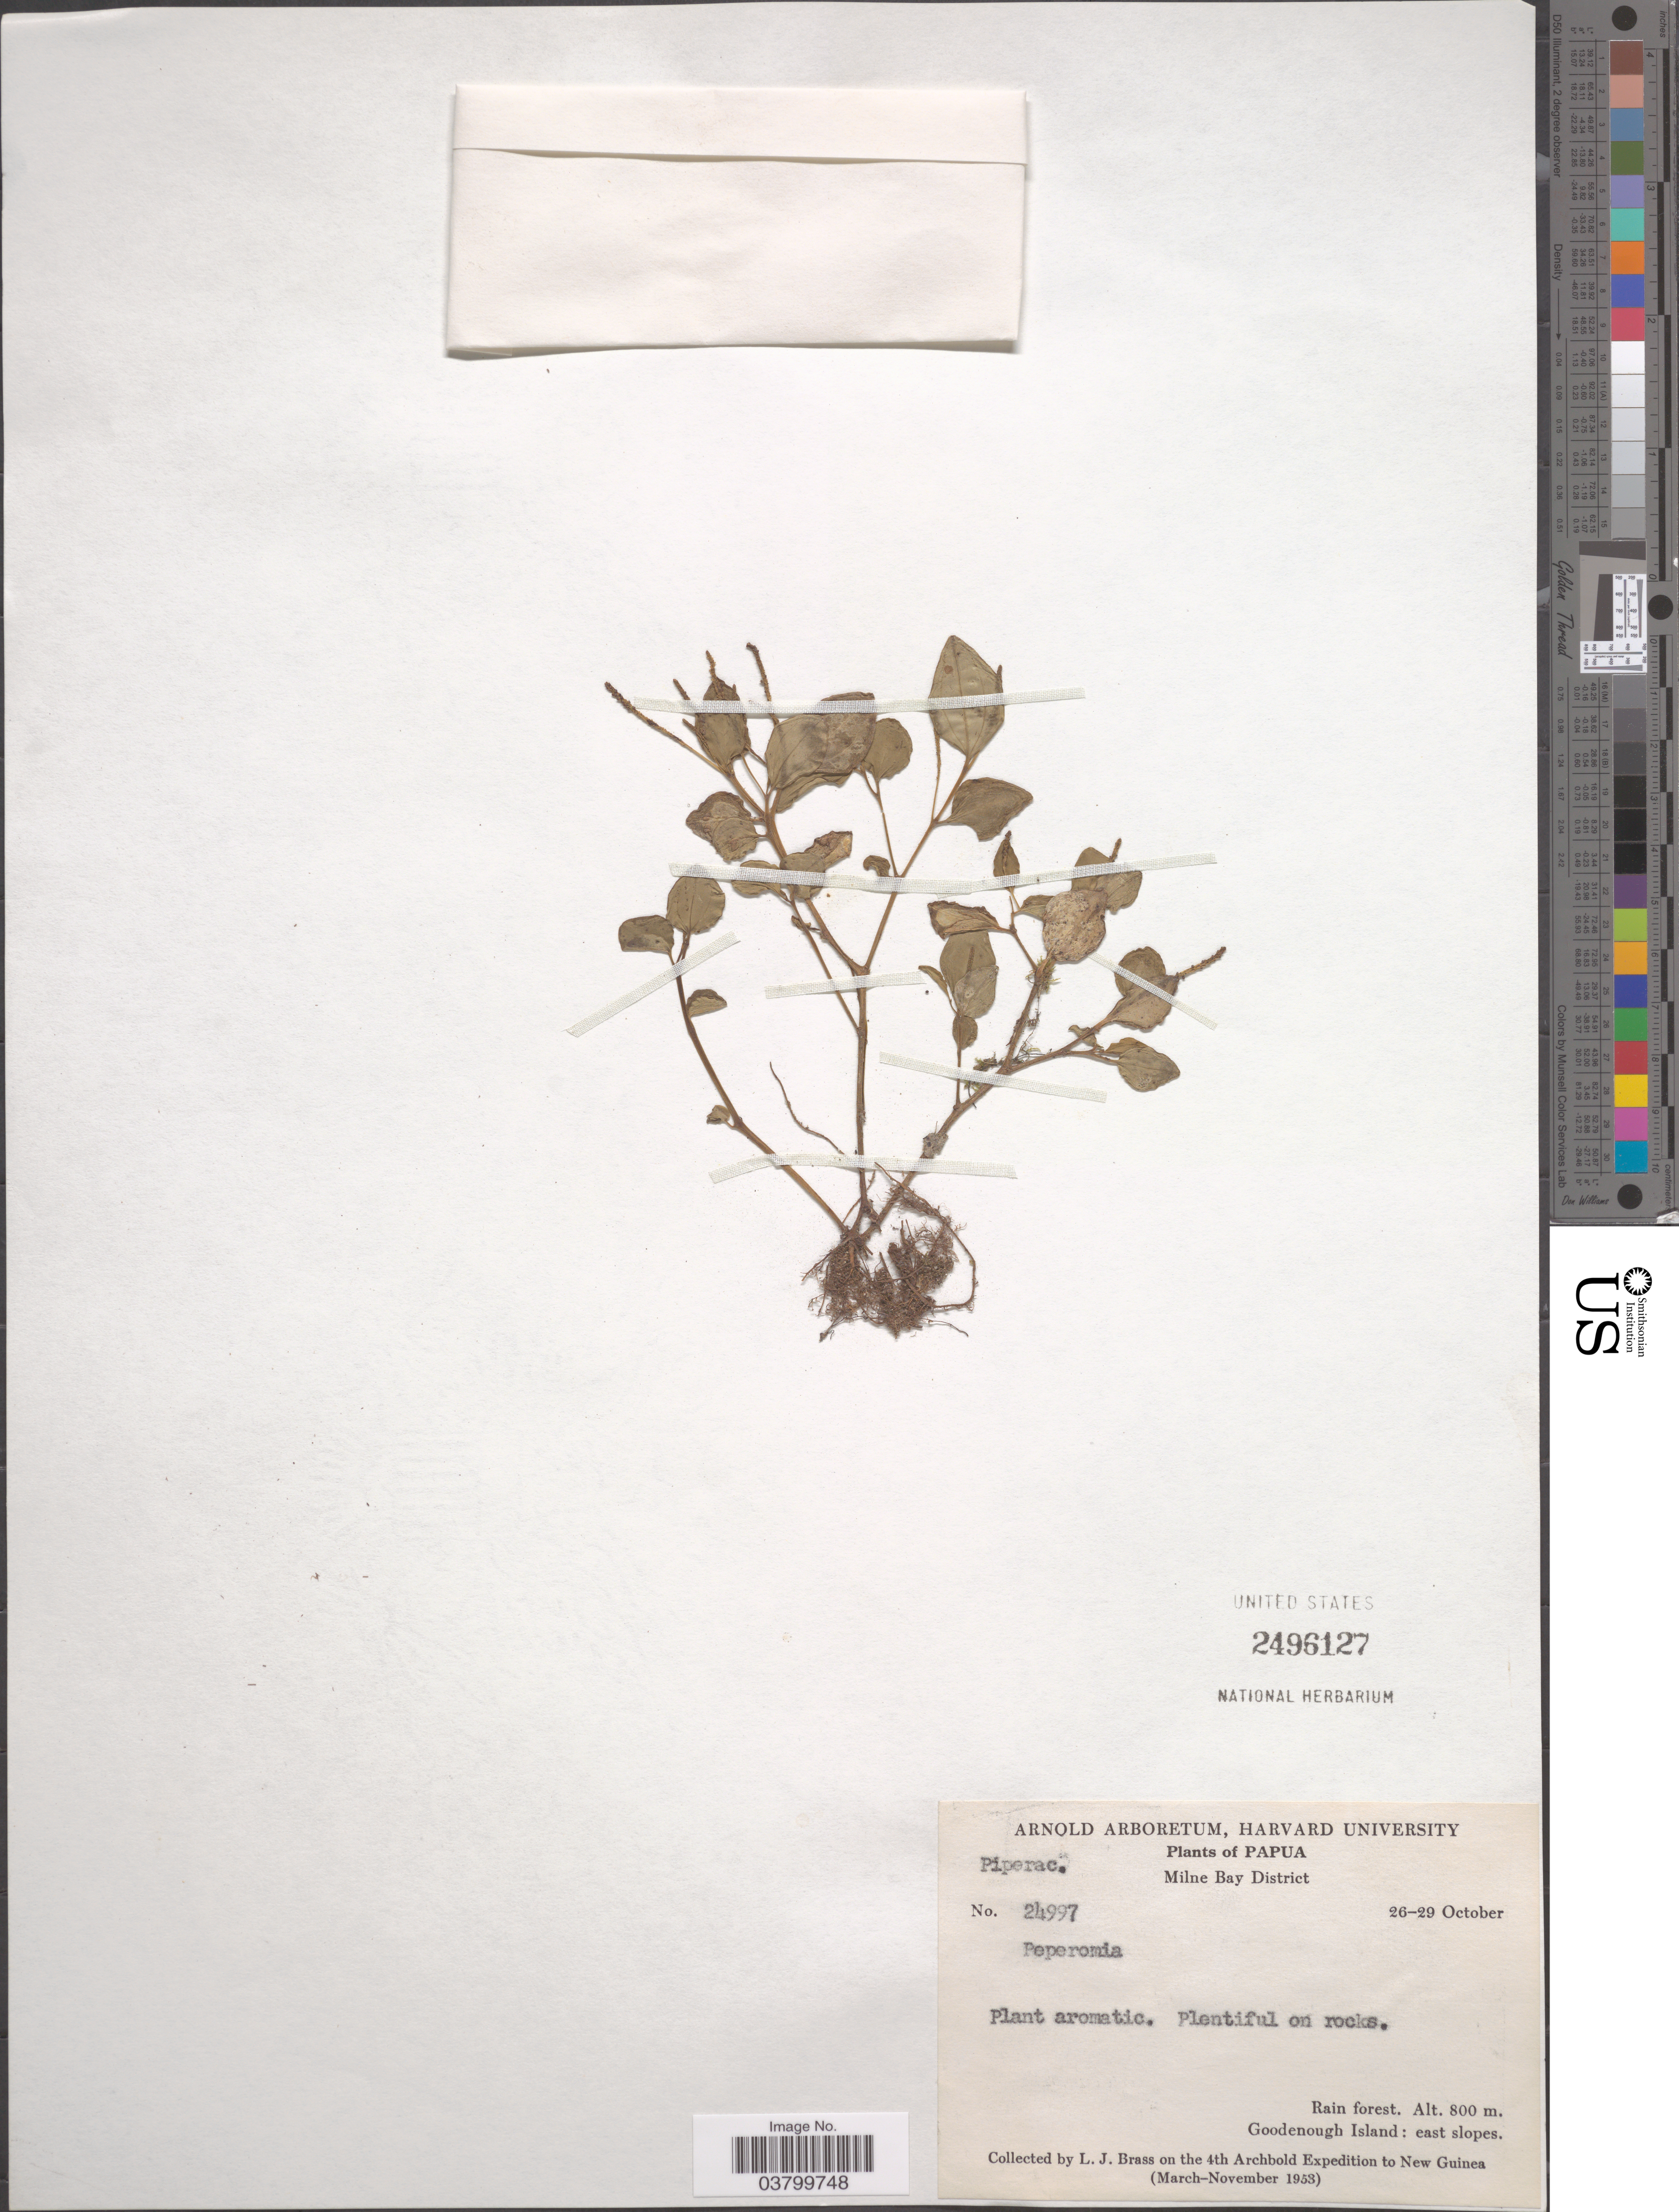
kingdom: Plantae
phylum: Tracheophyta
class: Magnoliopsida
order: Piperales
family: Piperaceae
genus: Peperomia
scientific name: Peperomia sp.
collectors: L. J. Brass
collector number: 24997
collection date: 1953-10-26/1953-10-29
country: Papua New Guinea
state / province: Milne Bay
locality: Milne Bay District. Goodenough Island: east slopes.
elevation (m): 800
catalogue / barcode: US 2496127